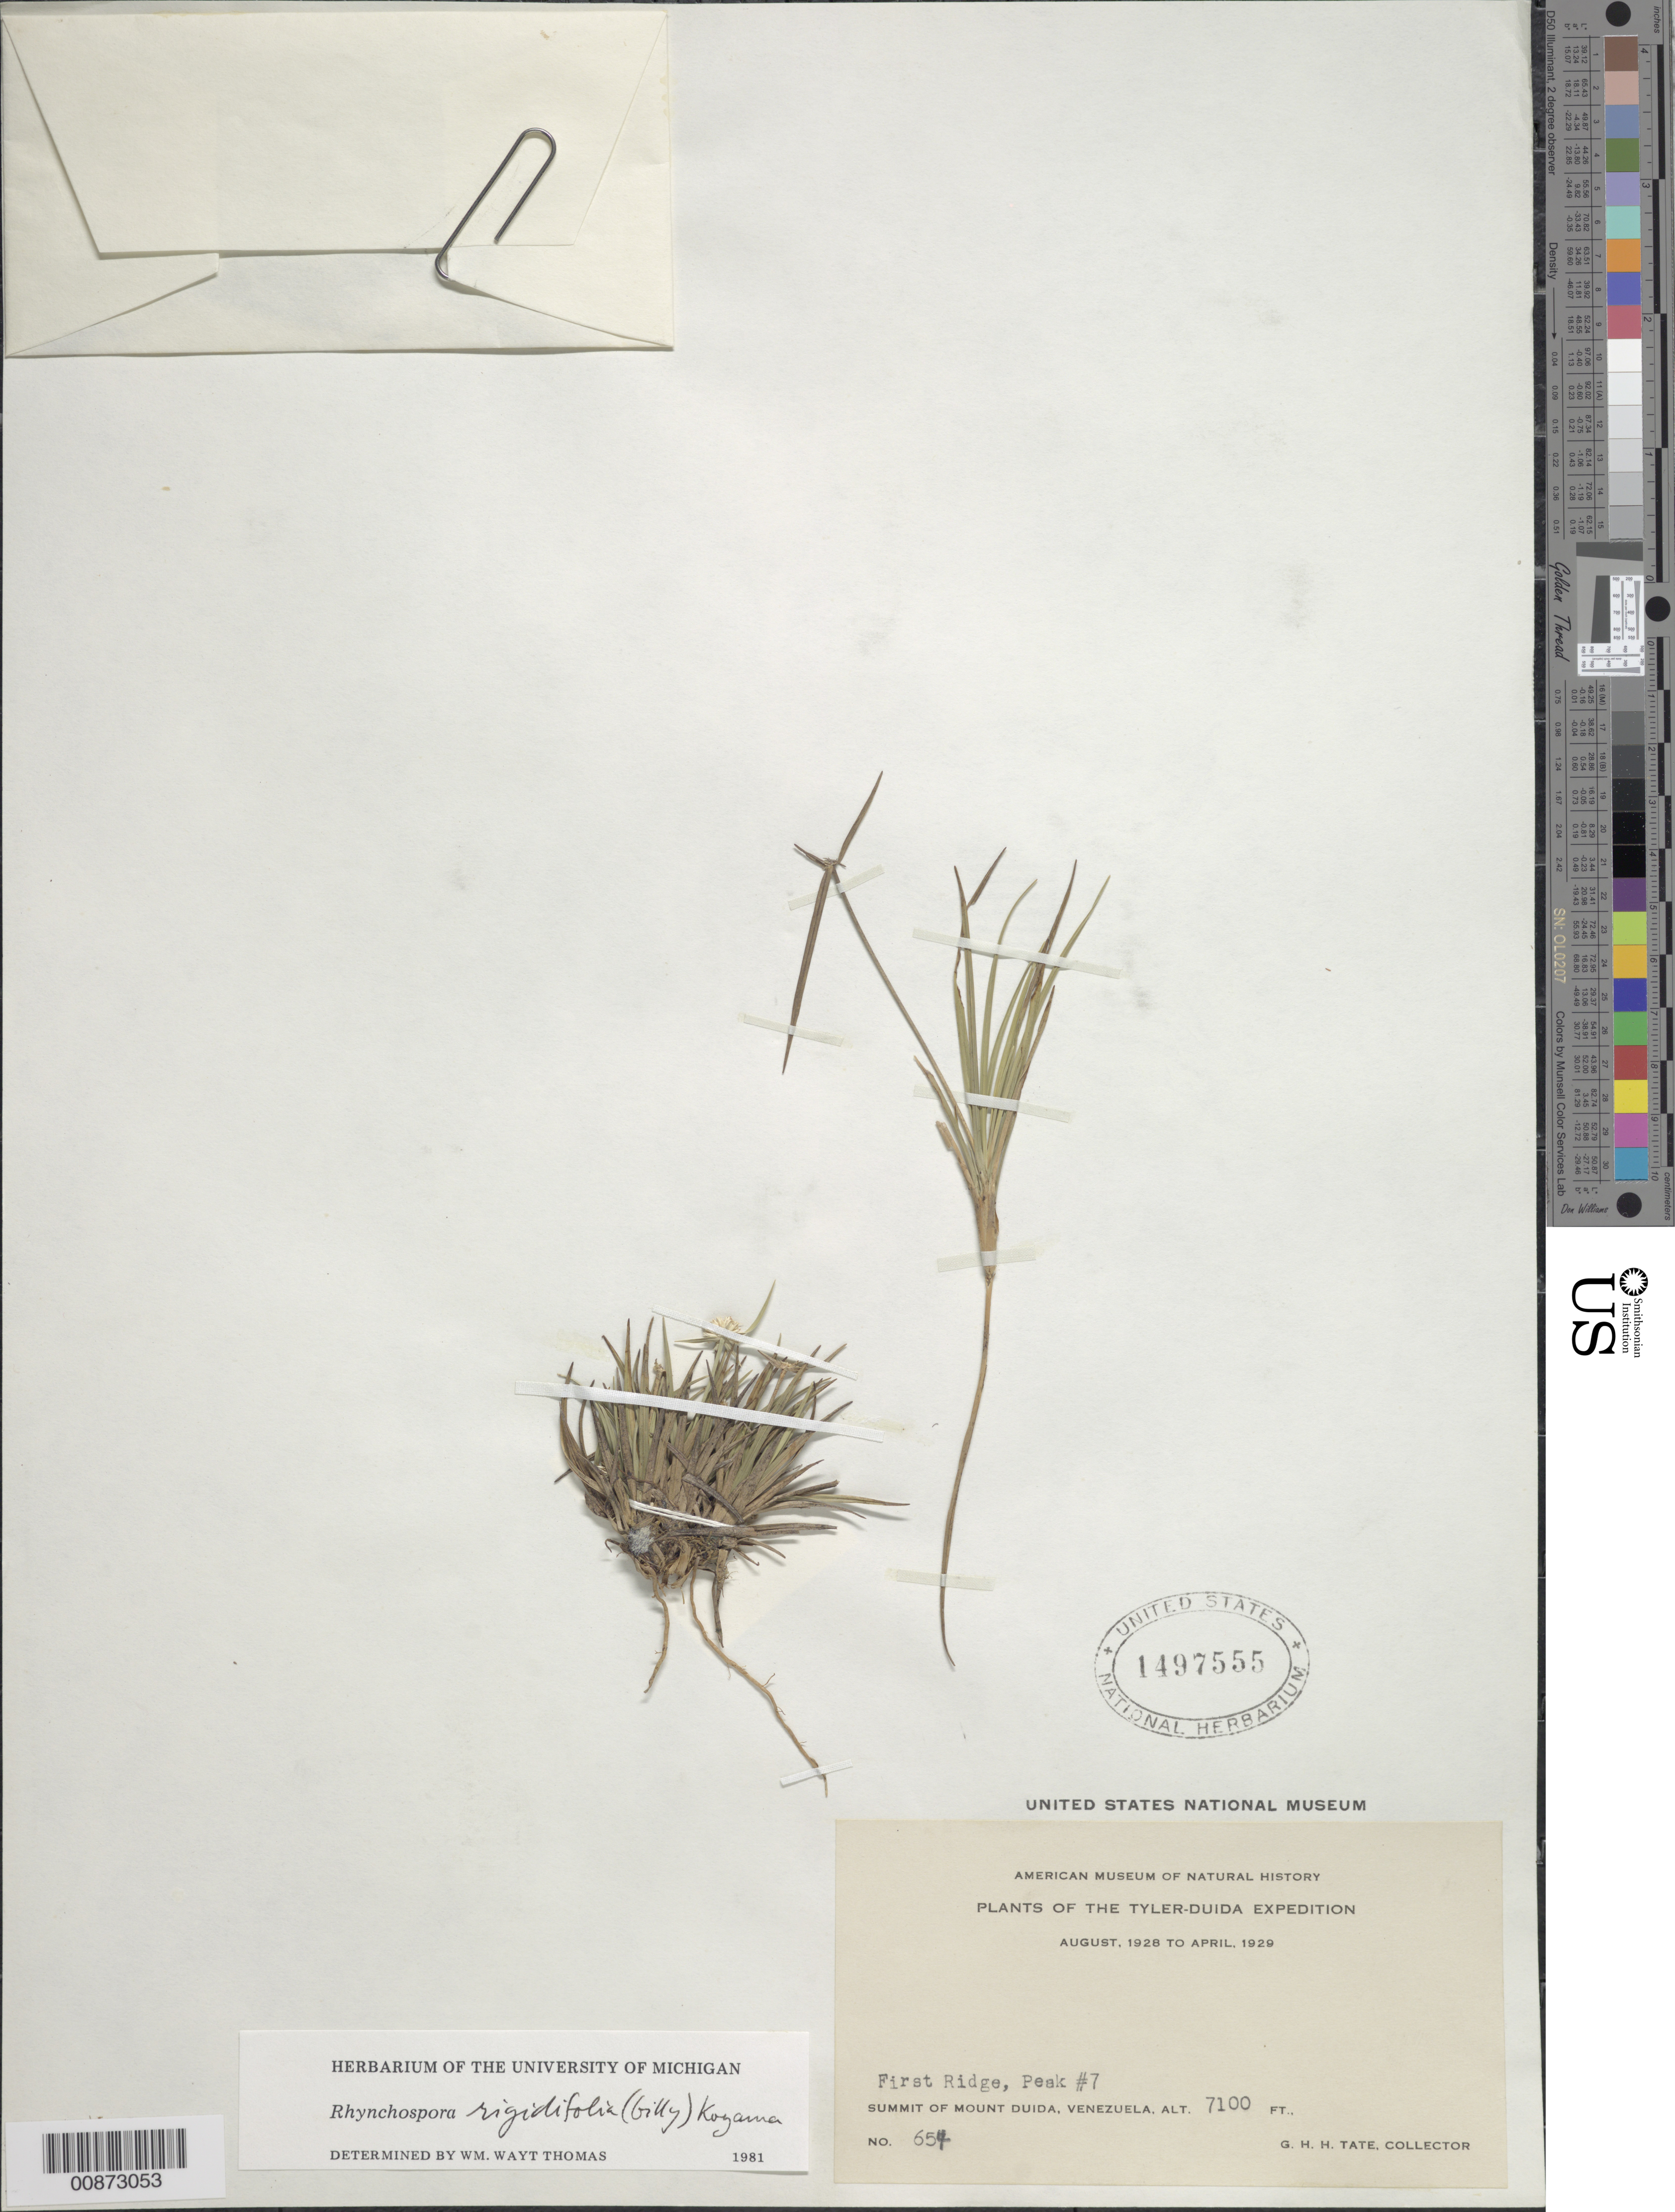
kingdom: Plantae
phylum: Tracheophyta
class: Liliopsida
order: Poales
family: Cyperaceae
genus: Rhynchospora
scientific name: Rhynchospora rigidifolia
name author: (Gilly) T. Koyama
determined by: Thomas, W. W., (NY), New York Botanical Garden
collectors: G. H. H.Tate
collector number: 654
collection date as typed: Aug-28 to Apr-29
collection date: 1928-08/1929-04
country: Venezuela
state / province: Amazonas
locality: Mount Duida, summit, First Ridge, Peak #7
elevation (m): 2164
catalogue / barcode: US 1497555